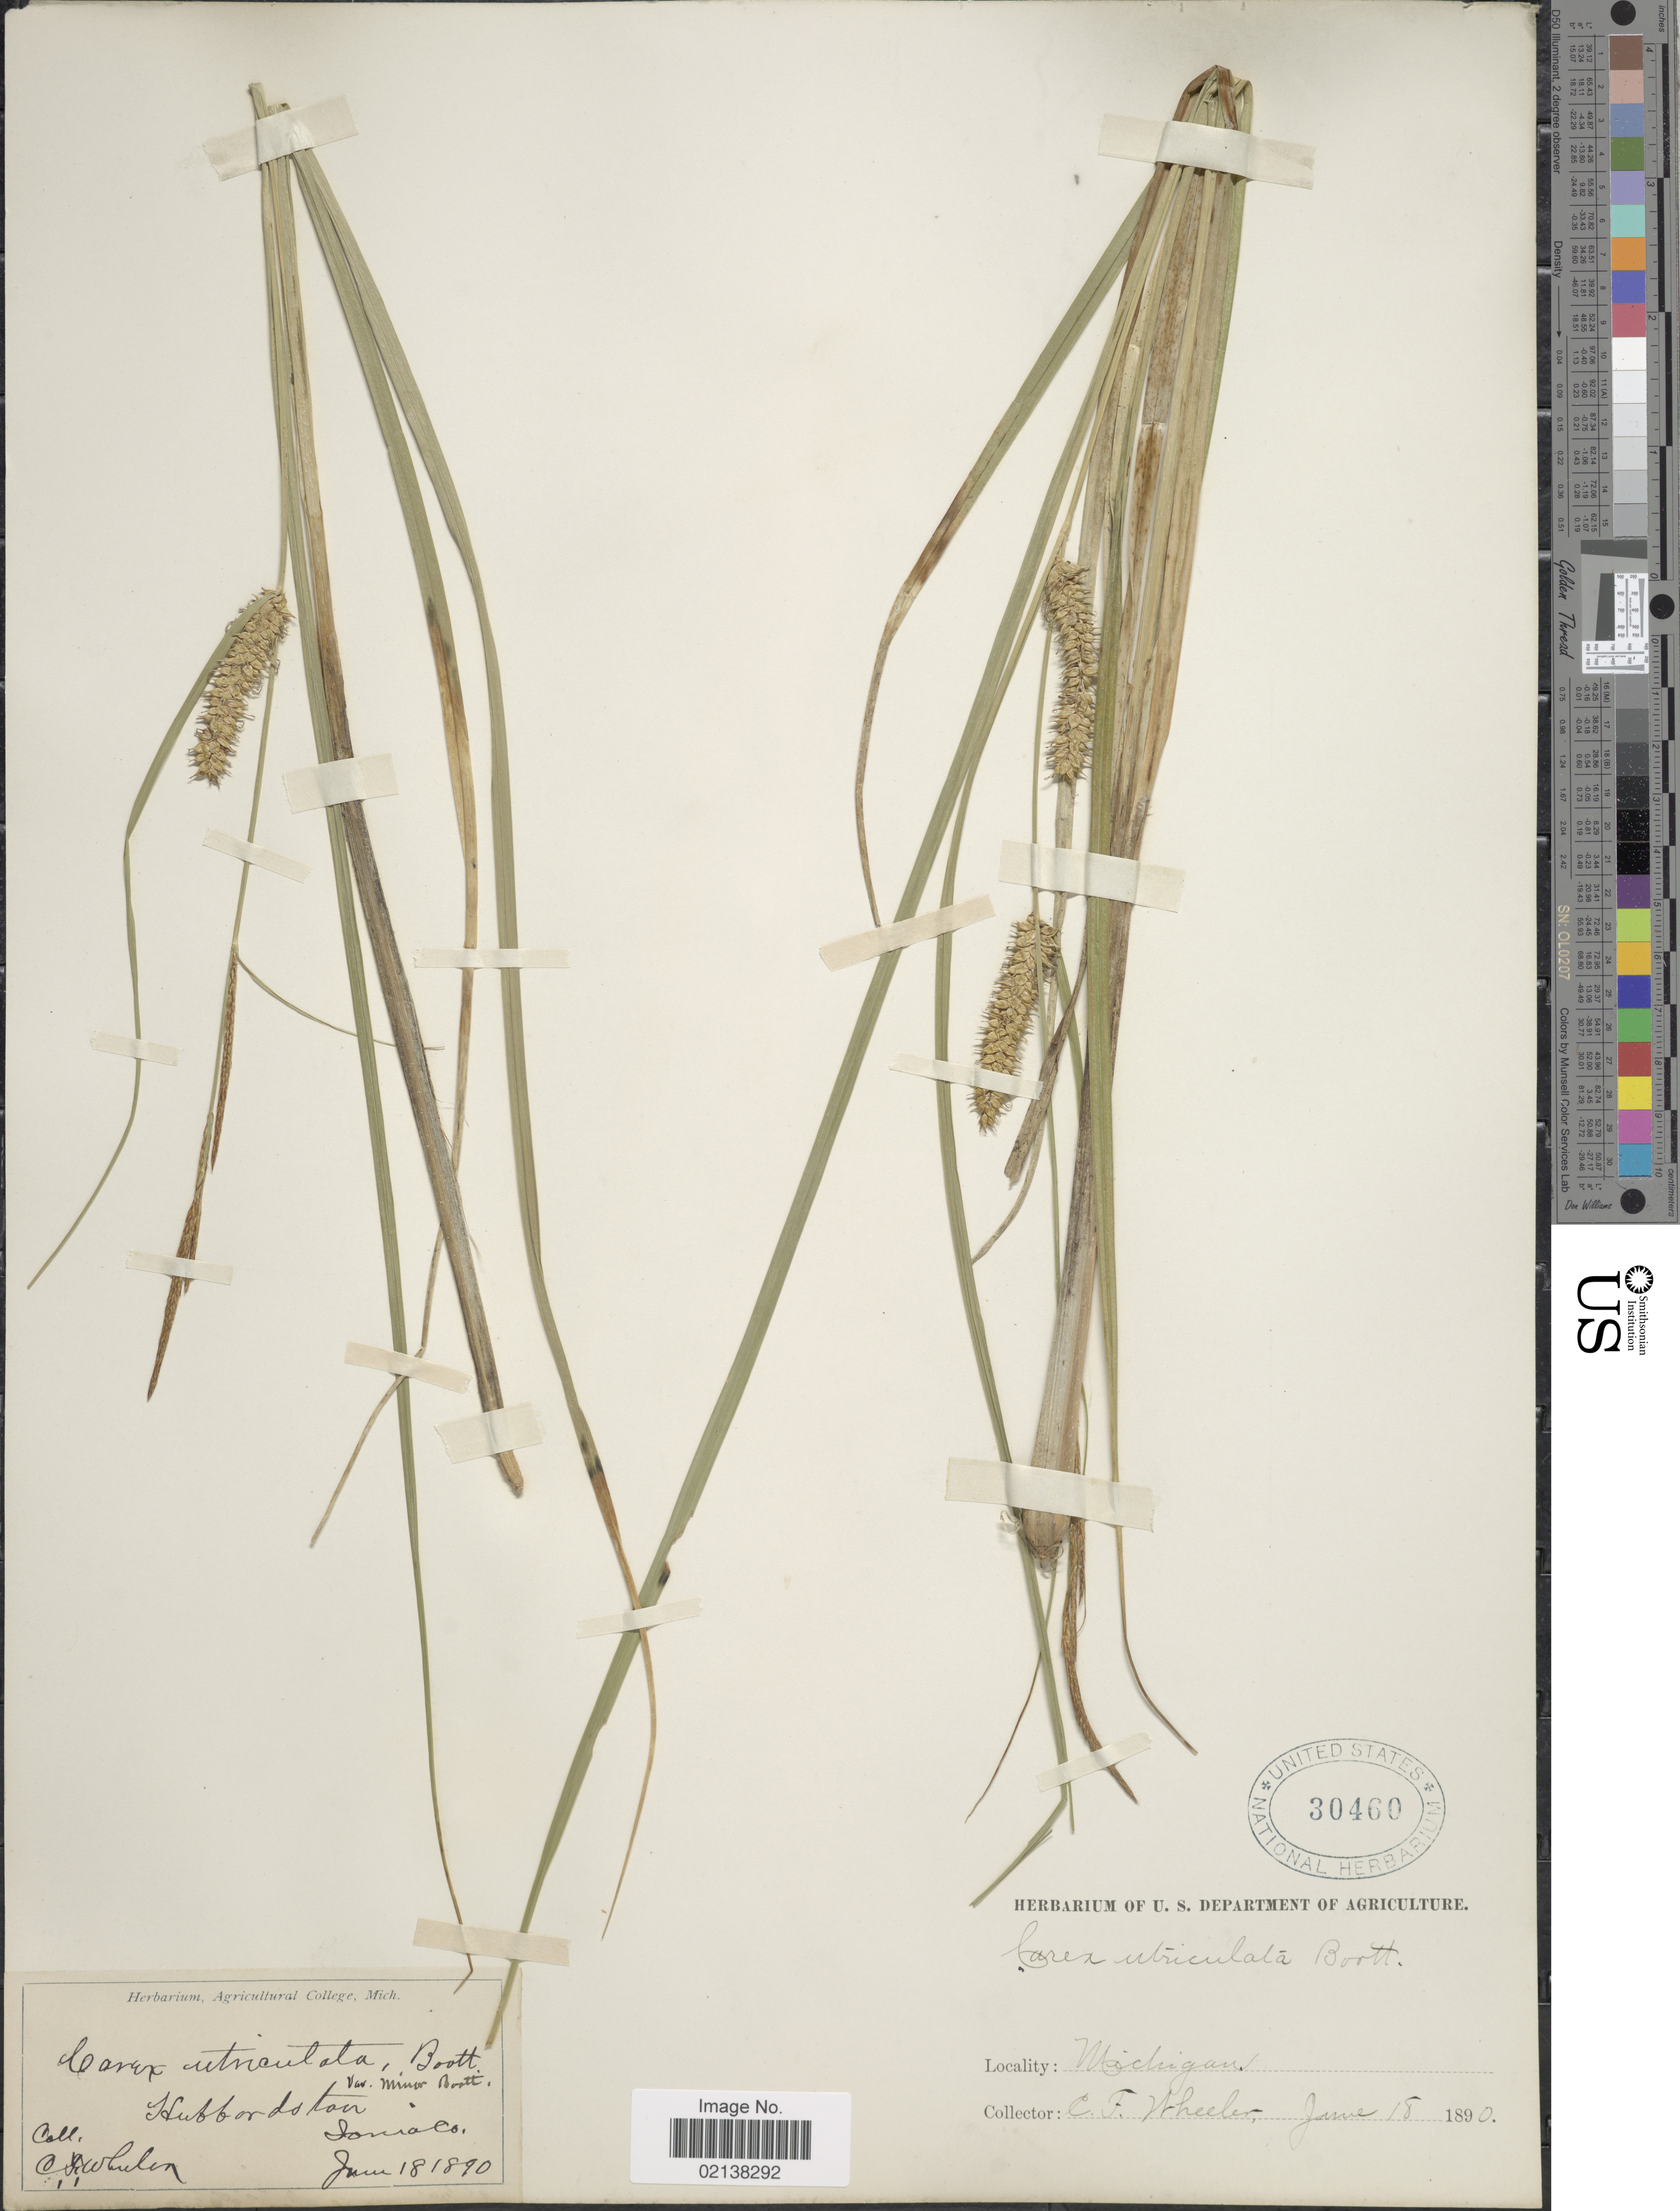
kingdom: Plantae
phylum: Tracheophyta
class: Liliopsida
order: Poales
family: Cyperaceae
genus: Carex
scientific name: Carex utriculata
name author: Boott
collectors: C. Wheeler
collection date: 1890-06-18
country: United States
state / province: Michigan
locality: Hubbardston, Ionia Co.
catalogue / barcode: US 30460